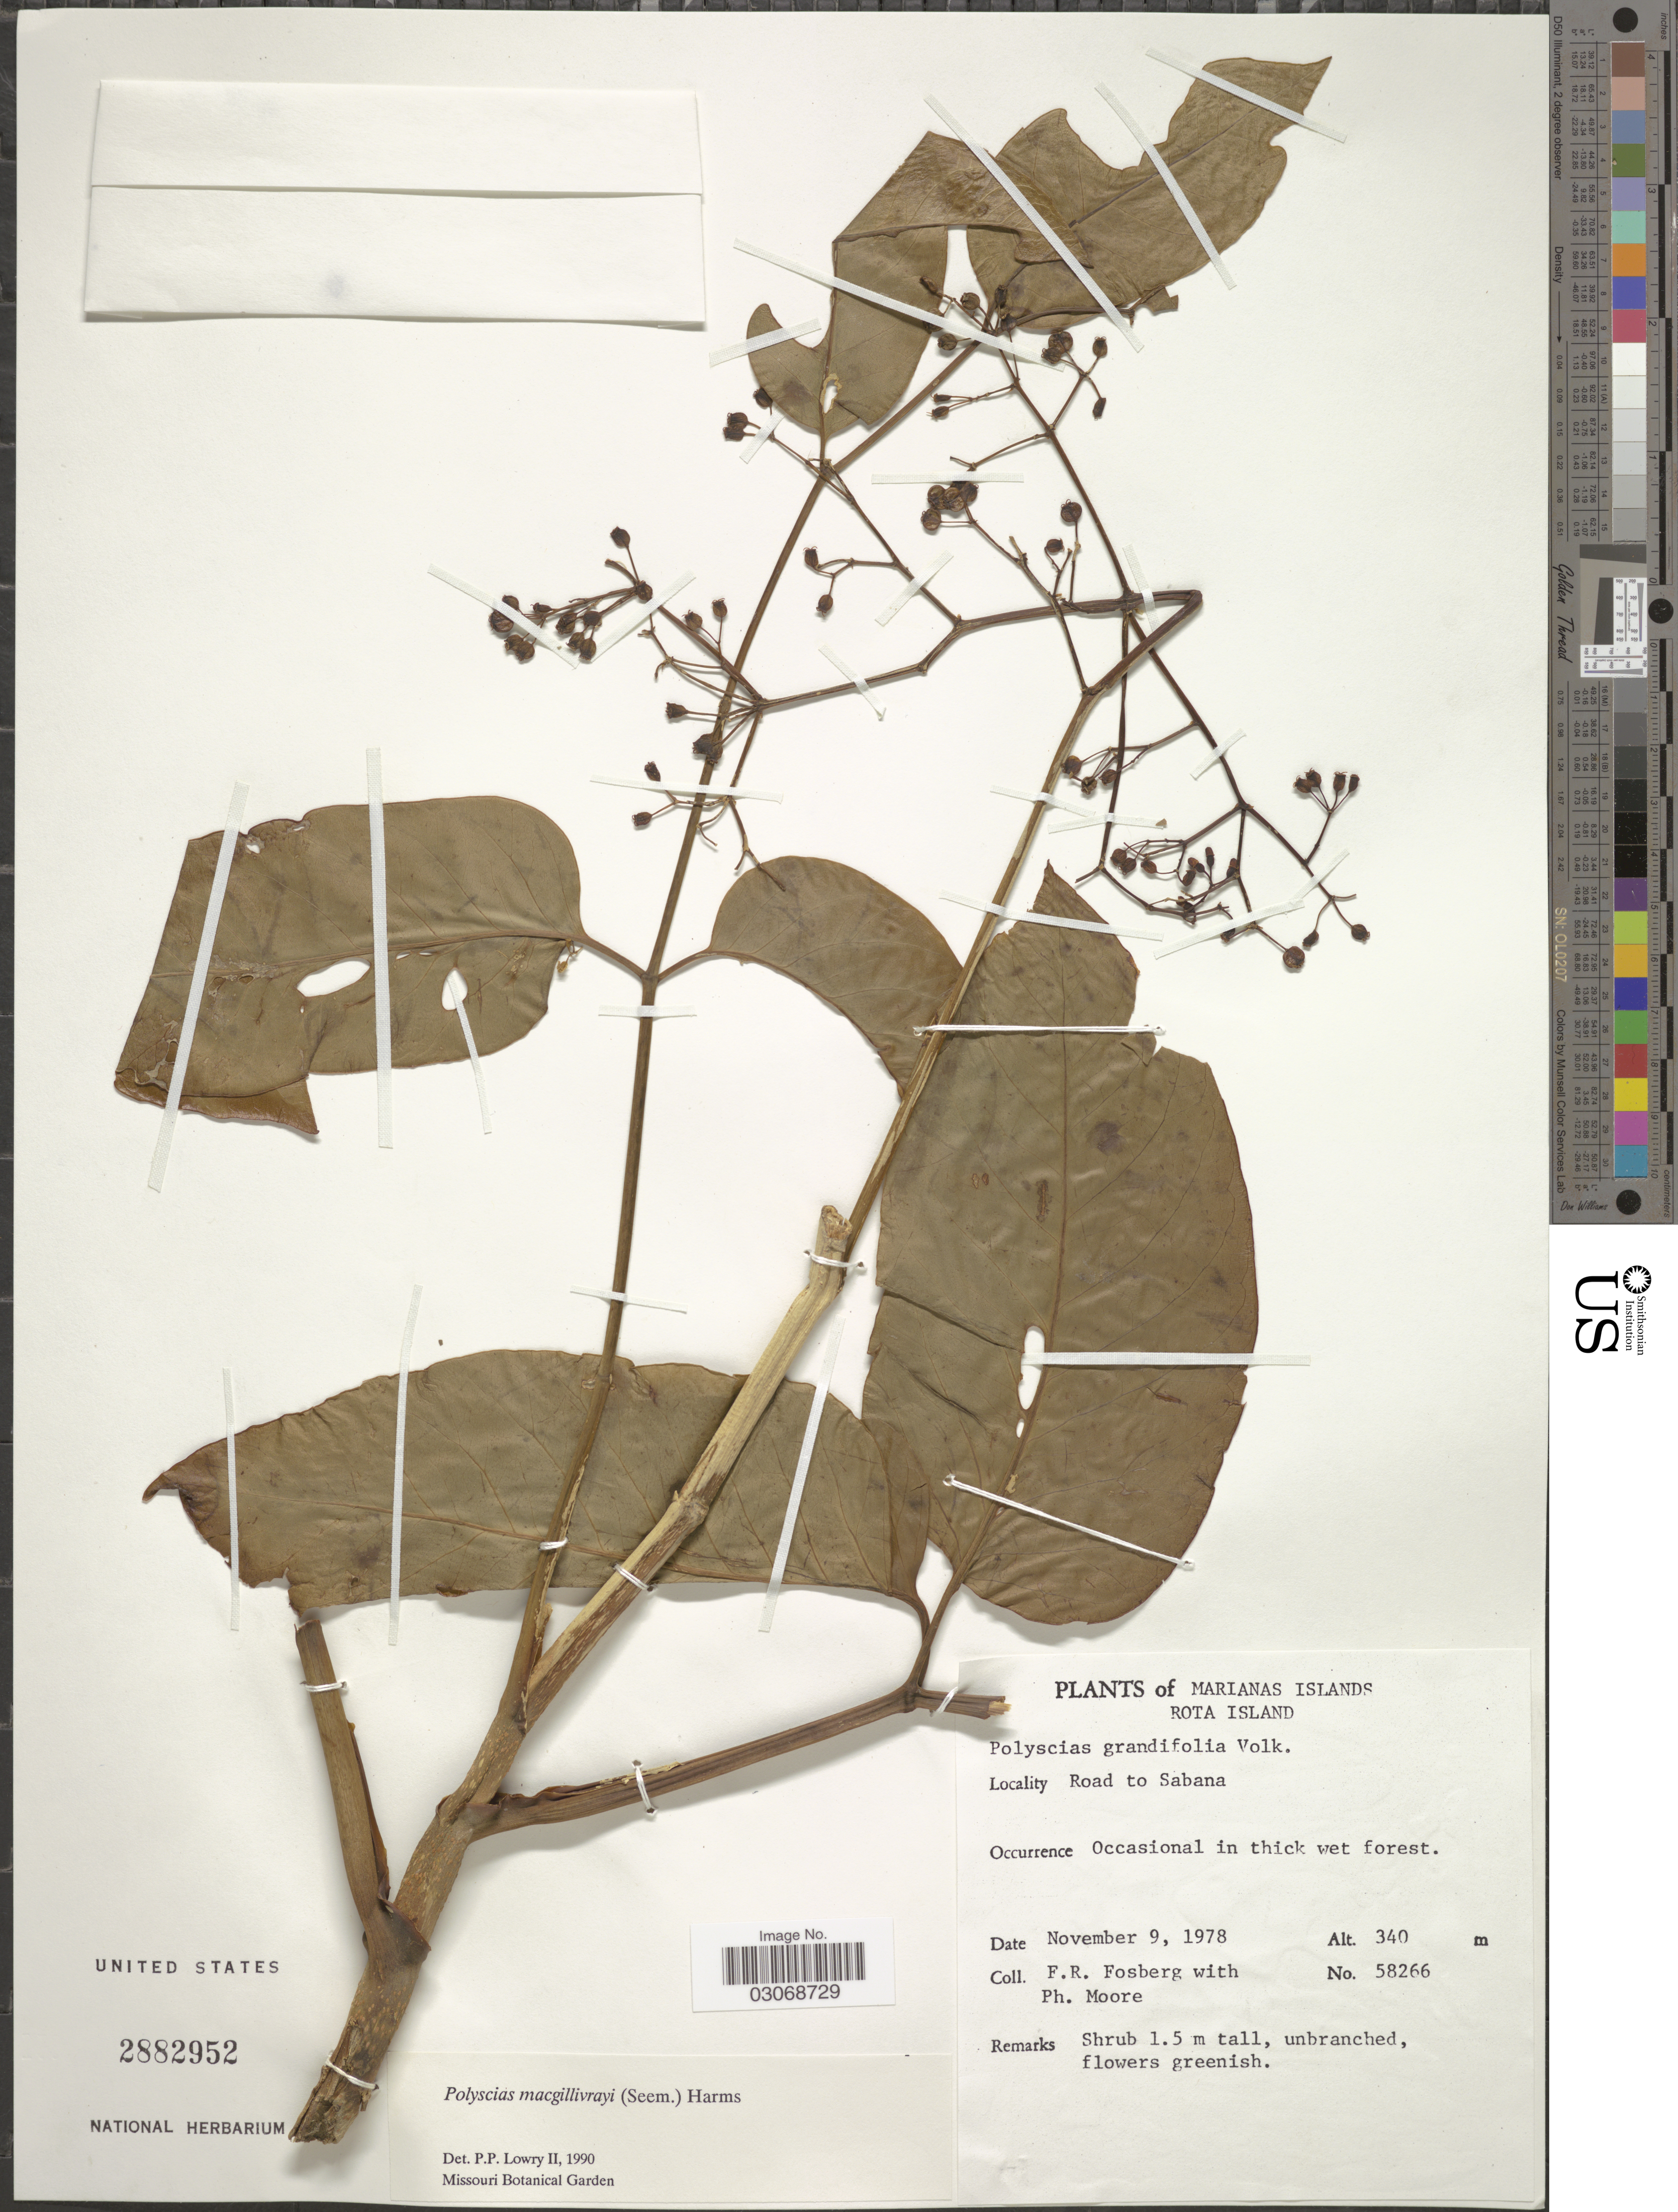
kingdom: Plantae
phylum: Tracheophyta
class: Magnoliopsida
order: Apiales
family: Araliaceae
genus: Polyscias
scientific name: Polyscias macgillivrayi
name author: Harms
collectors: F. R. Fosberg & P. Moore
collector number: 58266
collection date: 1978-11-09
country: Northern Mariana Islands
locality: Marianas Islands, Rota Island, Road to Sabana.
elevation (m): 340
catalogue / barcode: US 2882952